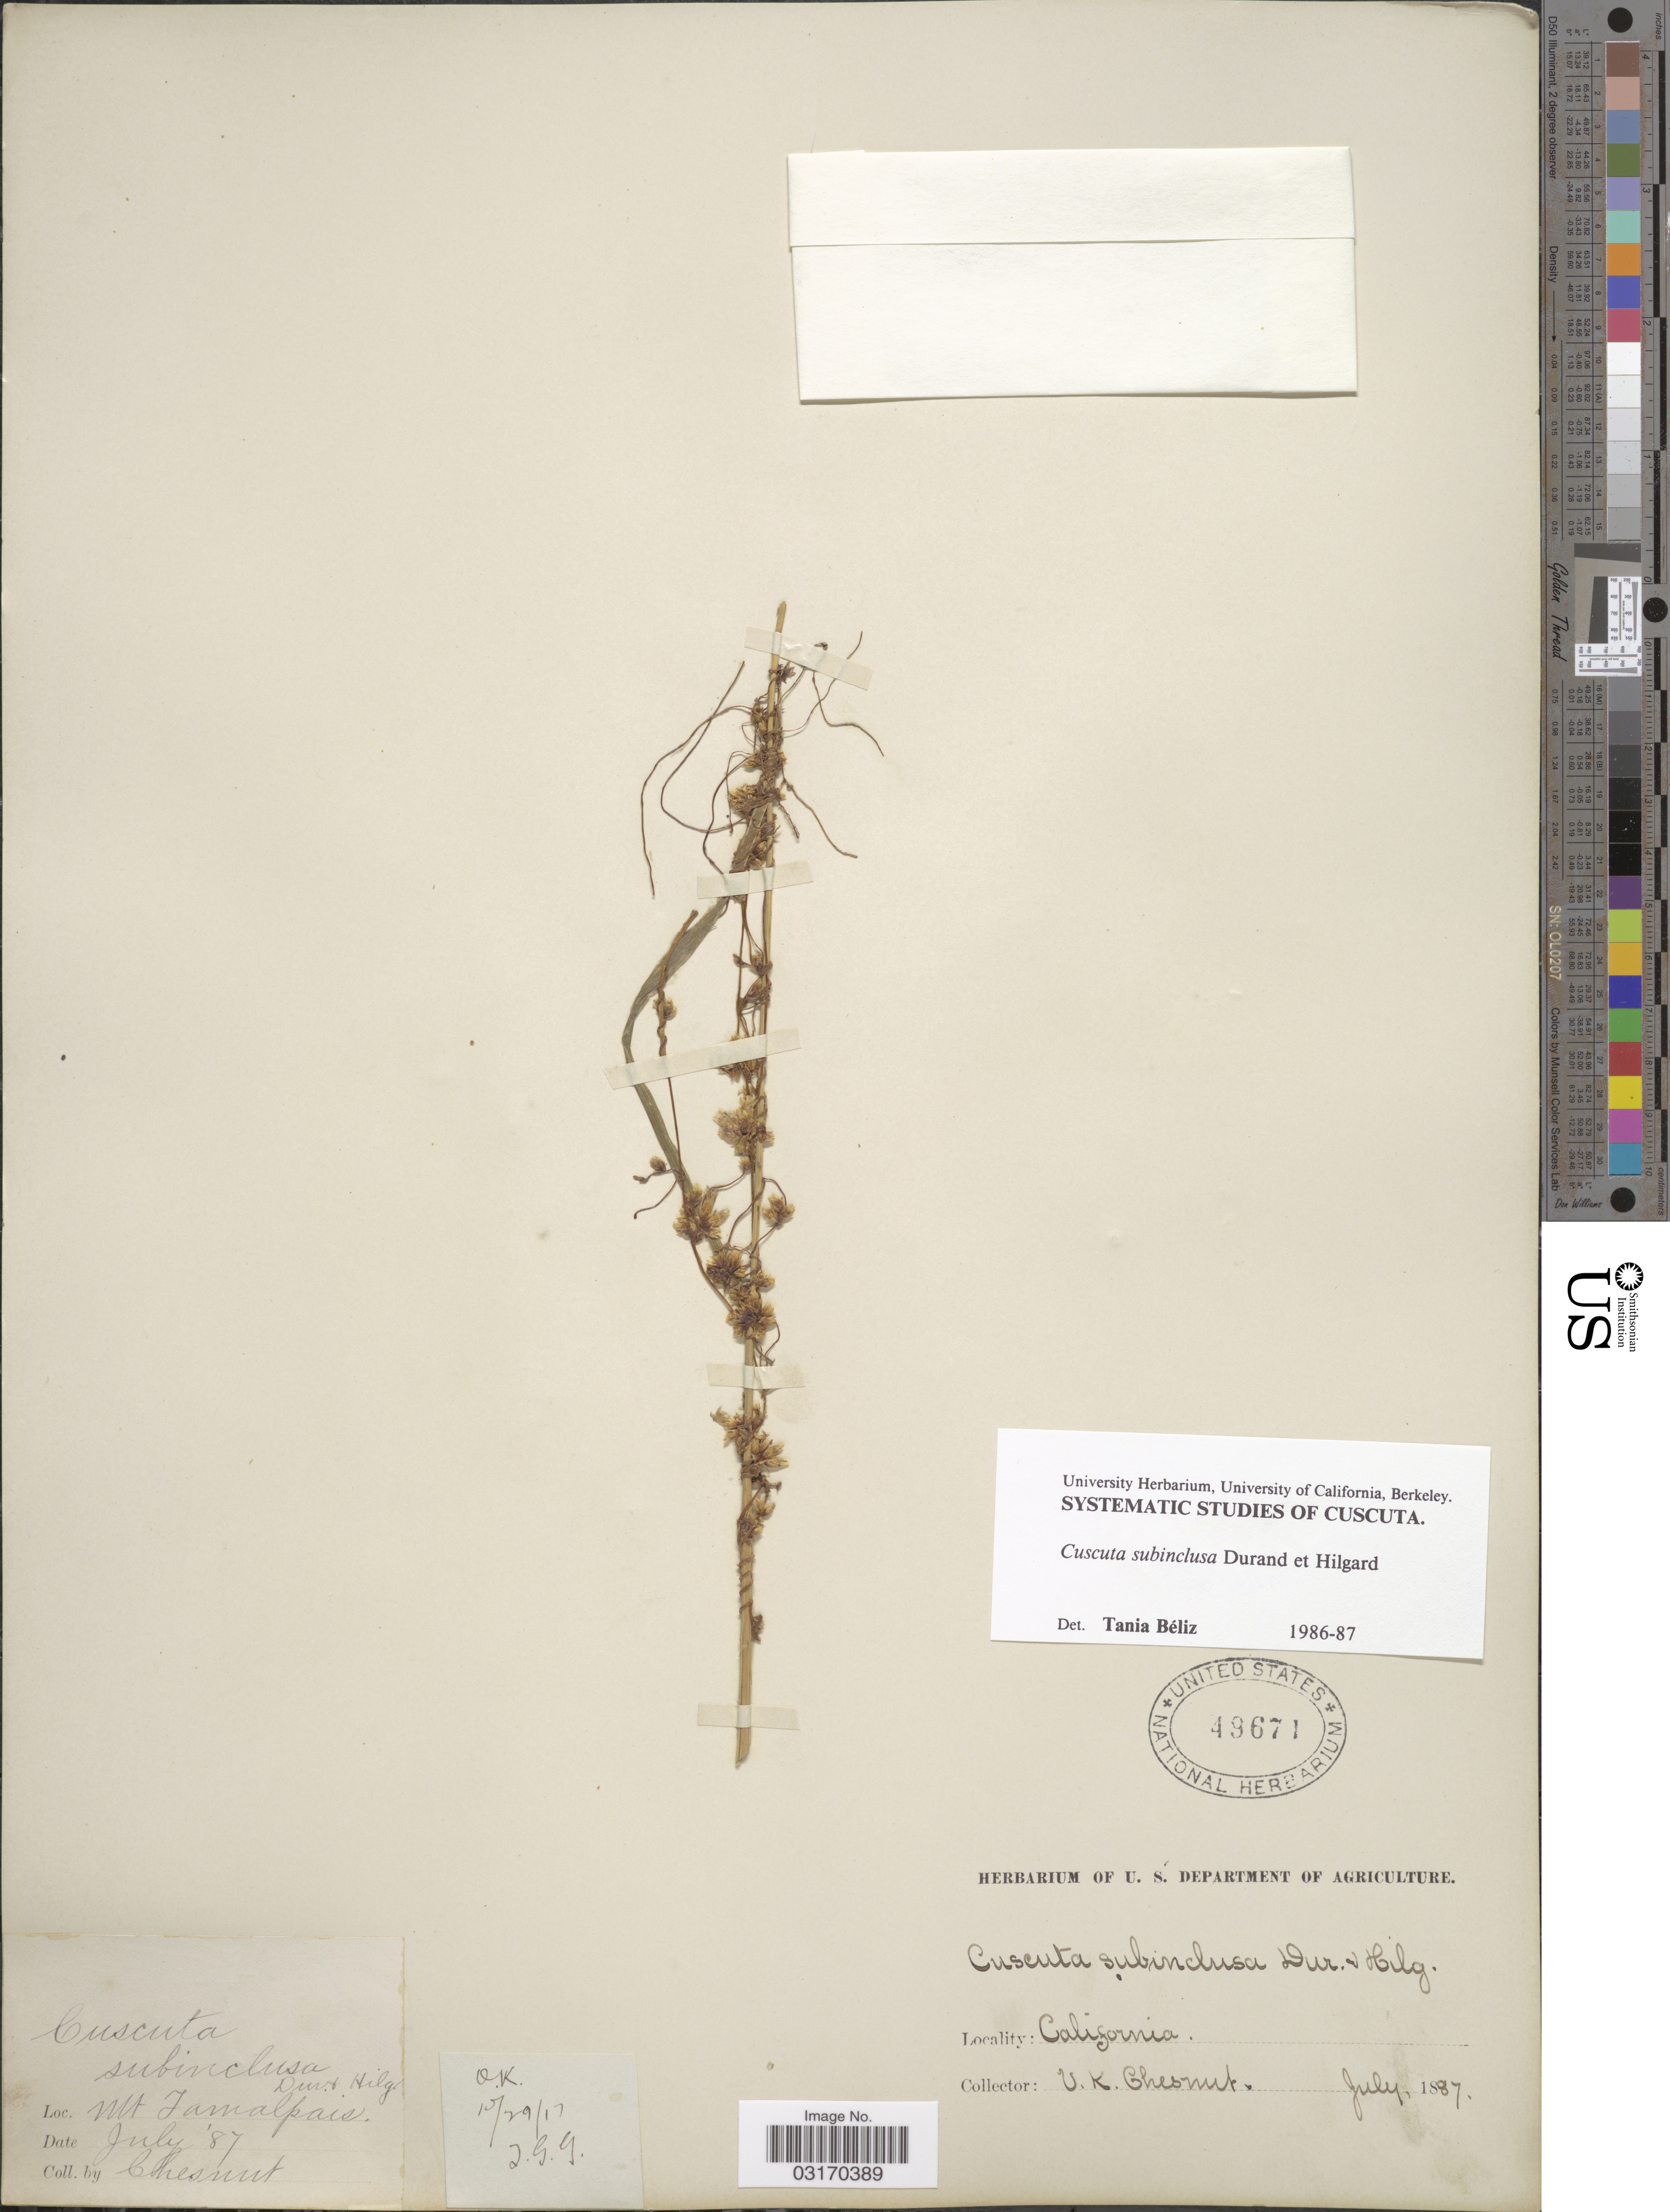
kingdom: Plantae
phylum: Tracheophyta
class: Magnoliopsida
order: Solanales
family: Convolvulaceae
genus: Cuscuta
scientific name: Cuscuta subinclusa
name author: Durand & Hilg.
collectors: V. Chesnut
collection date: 1887-07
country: United States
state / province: California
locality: Mt Tamalpais.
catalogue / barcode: US 49671